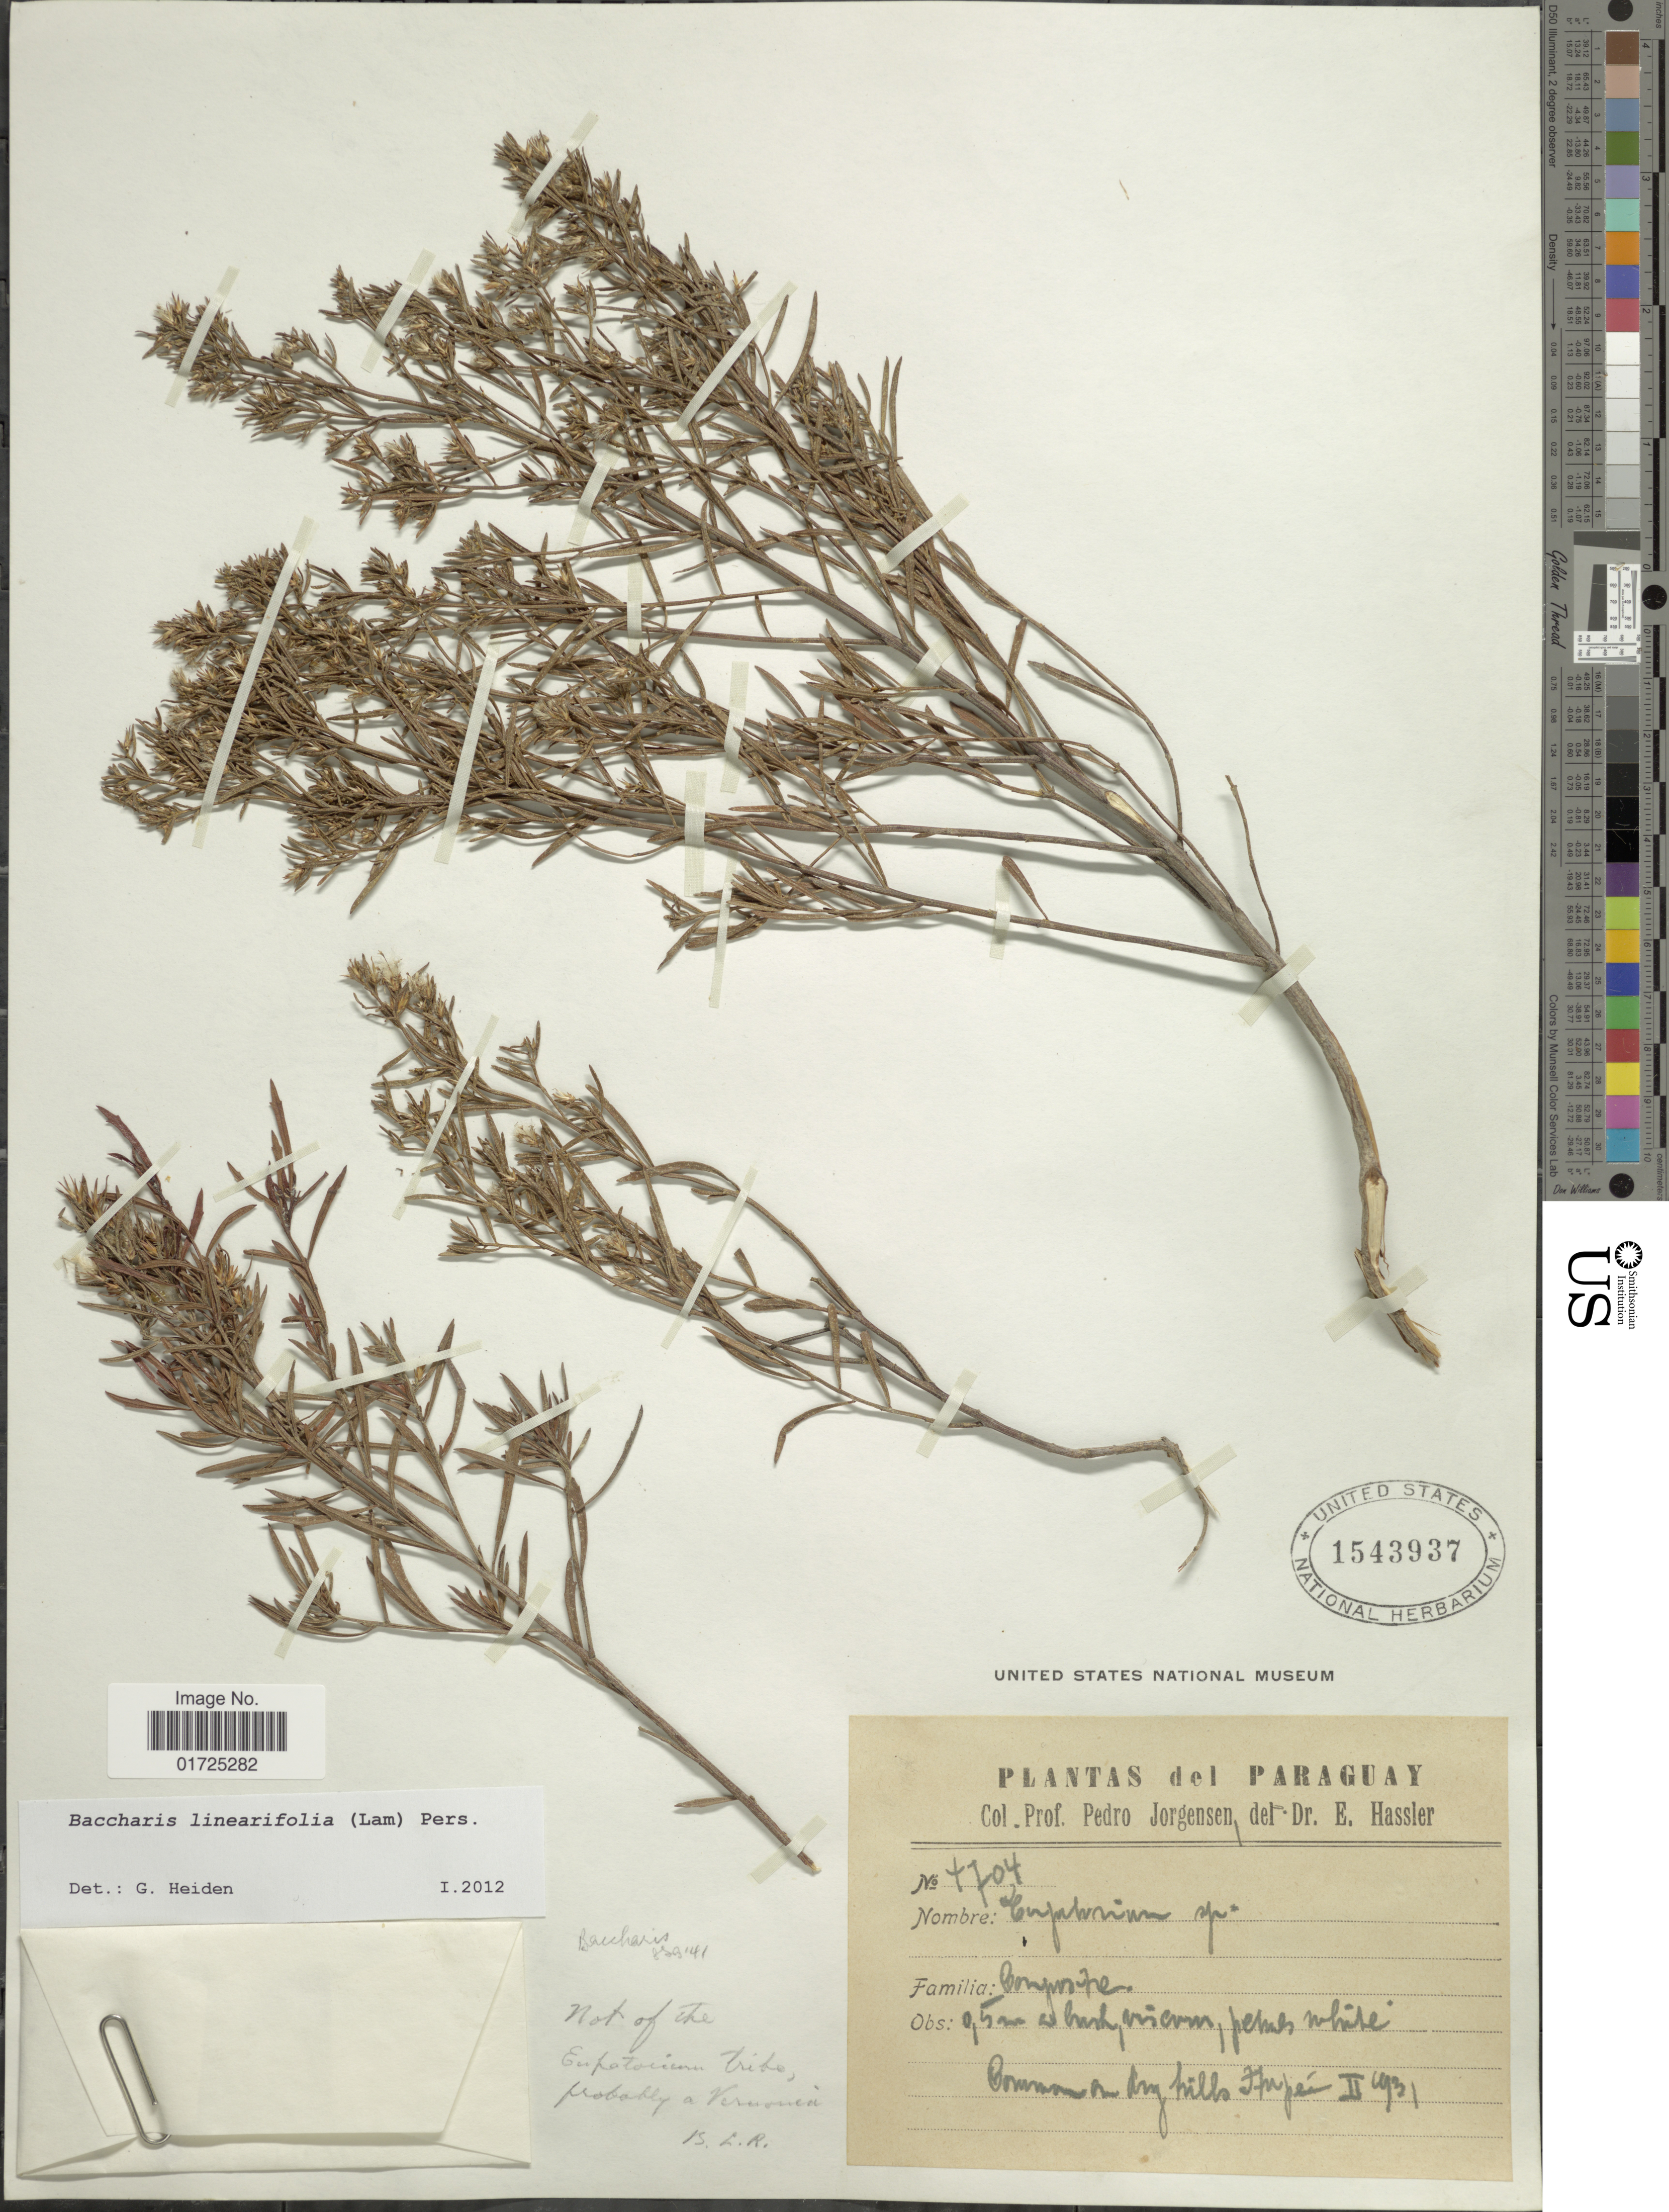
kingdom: Plantae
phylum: Tracheophyta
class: Magnoliopsida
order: Asterales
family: Asteraceae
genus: Baccharis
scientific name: Baccharis linearifolia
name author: (Lam.) Pers.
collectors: P. Jörgensen & E. Hassler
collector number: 4704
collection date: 1931-02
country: Paraguay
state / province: Itapúa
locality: Common on dry hills Itapúa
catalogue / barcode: US 1543937